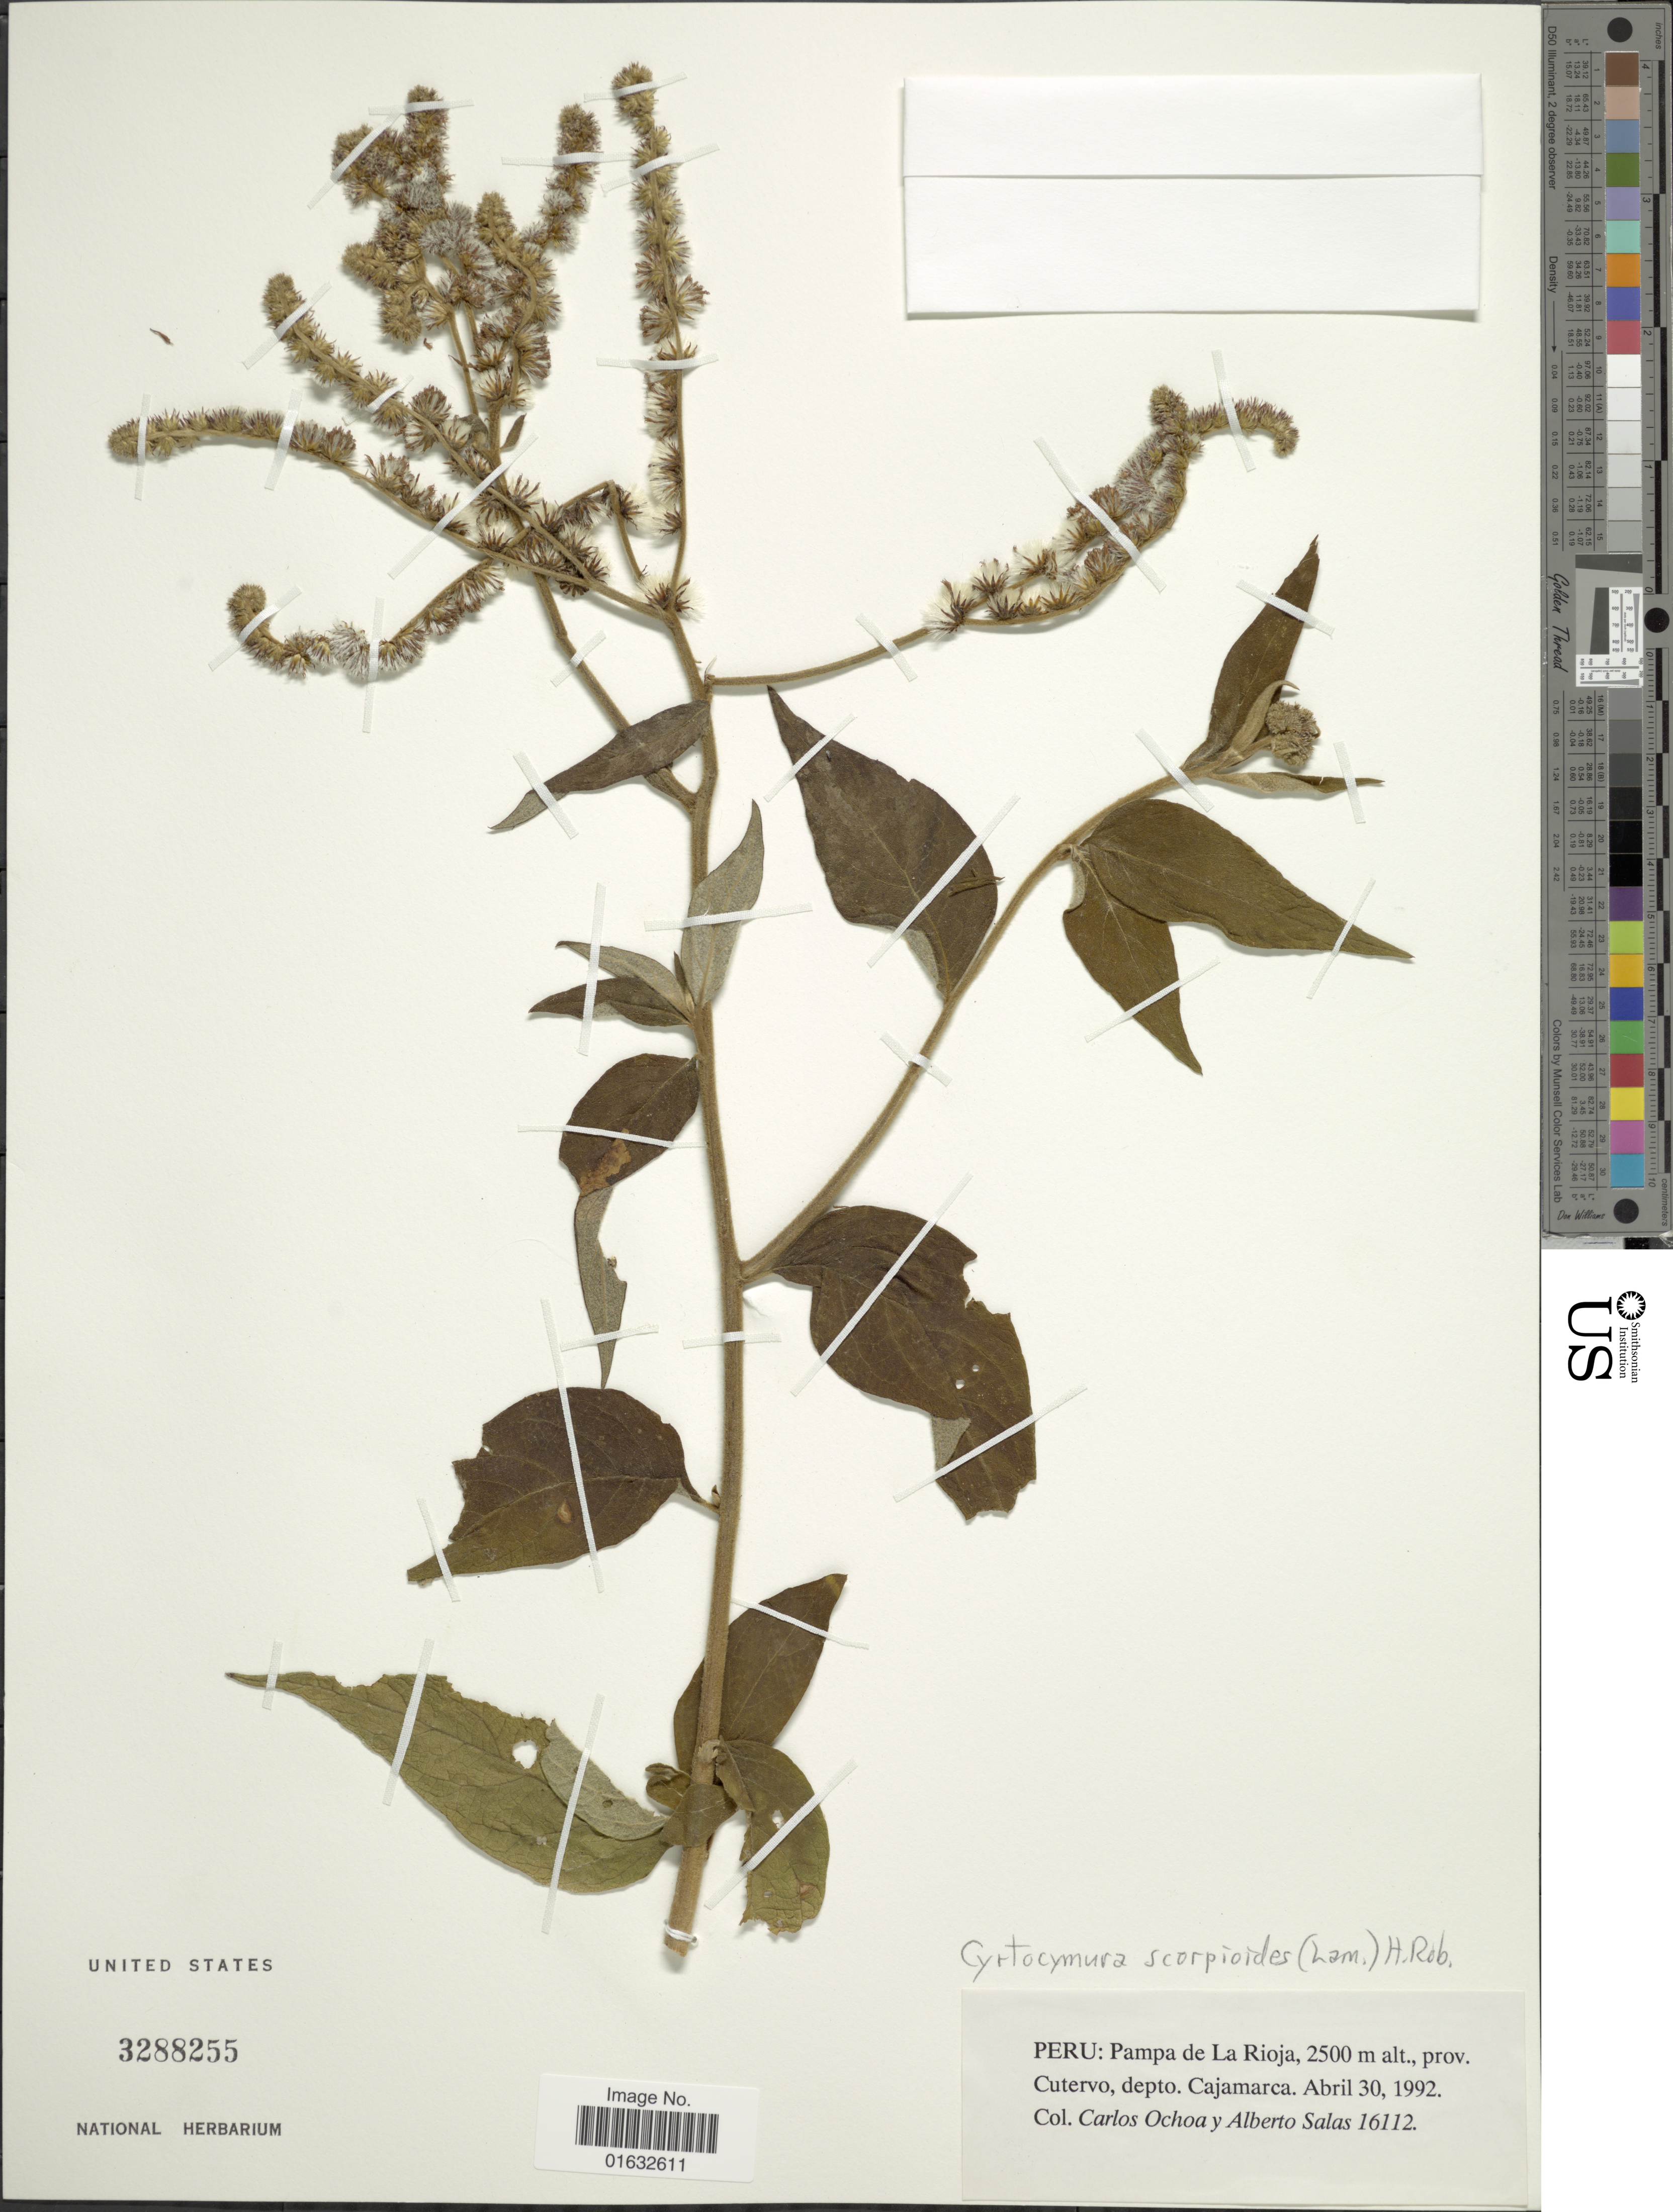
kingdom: Plantae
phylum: Tracheophyta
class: Magnoliopsida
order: Asterales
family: Asteraceae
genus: Cyrtocymura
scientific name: Cyrtocymura scorpioides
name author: (Lam.) H. Rob.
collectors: C. Ochoa & A. Salas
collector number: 16112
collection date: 1992-04-30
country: Peru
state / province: Cajamarca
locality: Pampa de La Rioja. Prov. Cutervo, depto. Cajamarca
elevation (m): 2500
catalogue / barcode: US 3288255